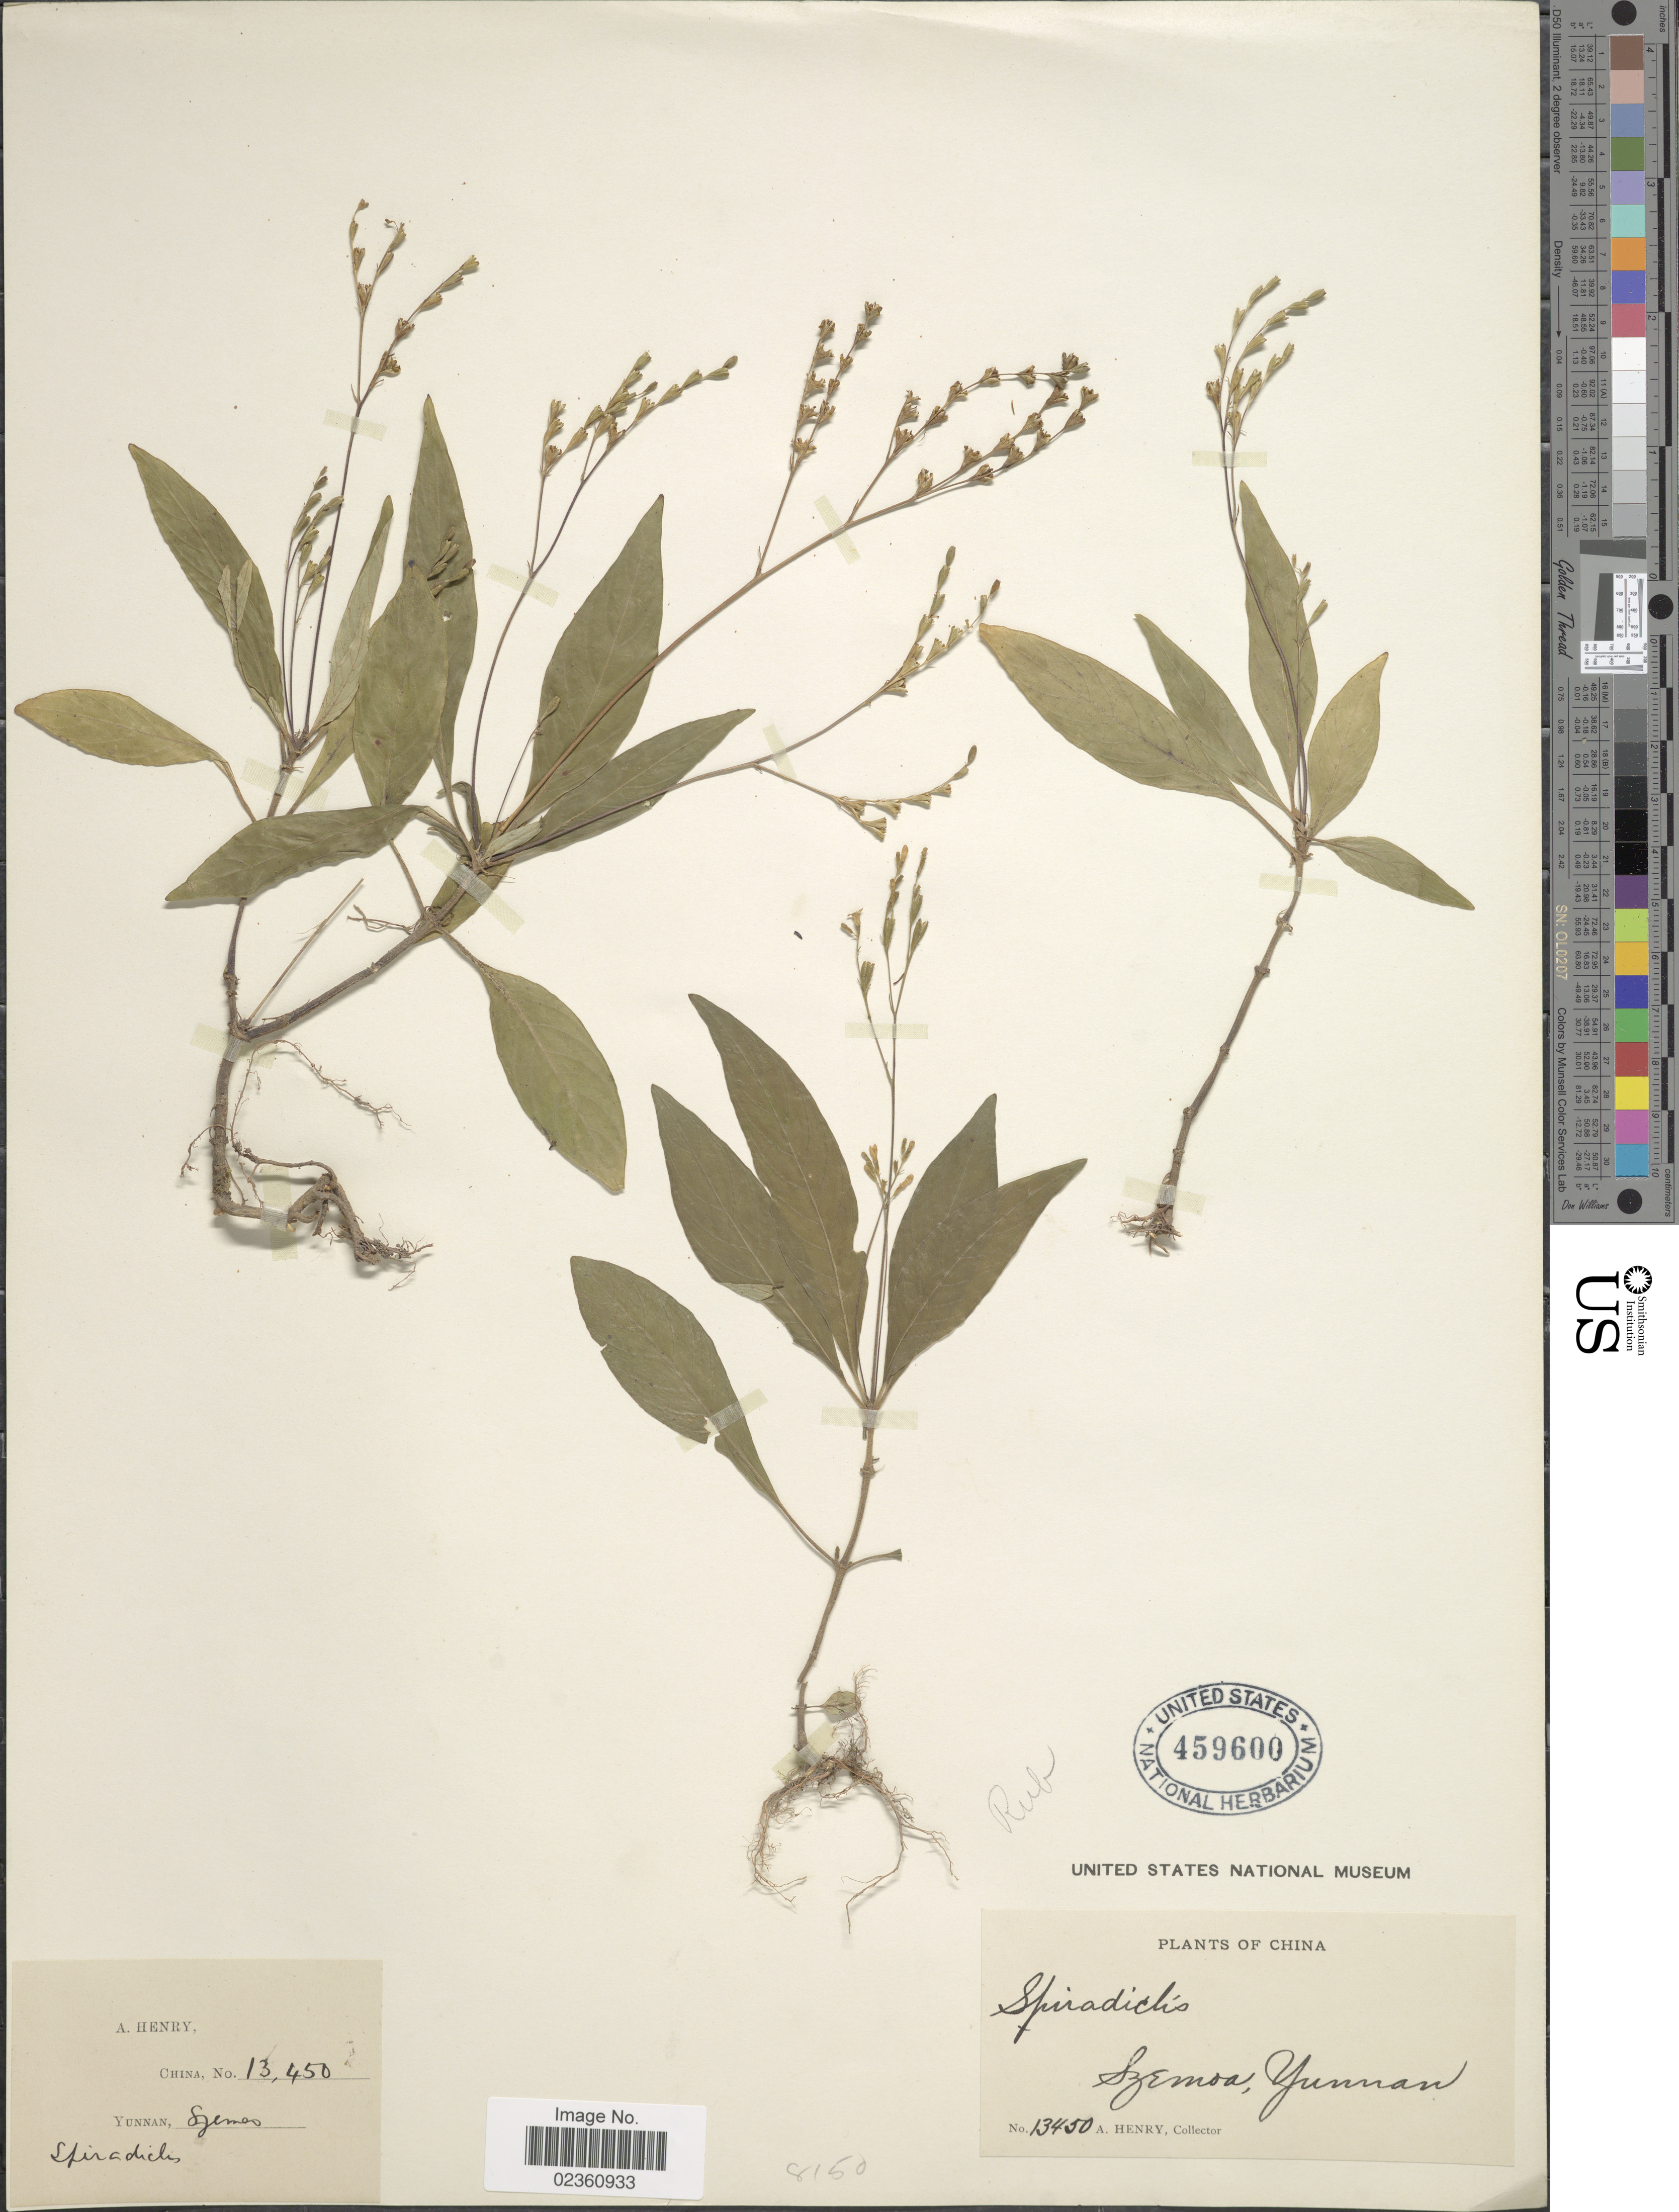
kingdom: Plantae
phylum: Tracheophyta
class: Magnoliopsida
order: Gentianales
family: Rubiaceae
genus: Spiradiclis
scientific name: Spiradiclis sp.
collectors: A. Henry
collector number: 13450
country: China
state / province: Yunnan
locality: Szemoa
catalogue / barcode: US 459600